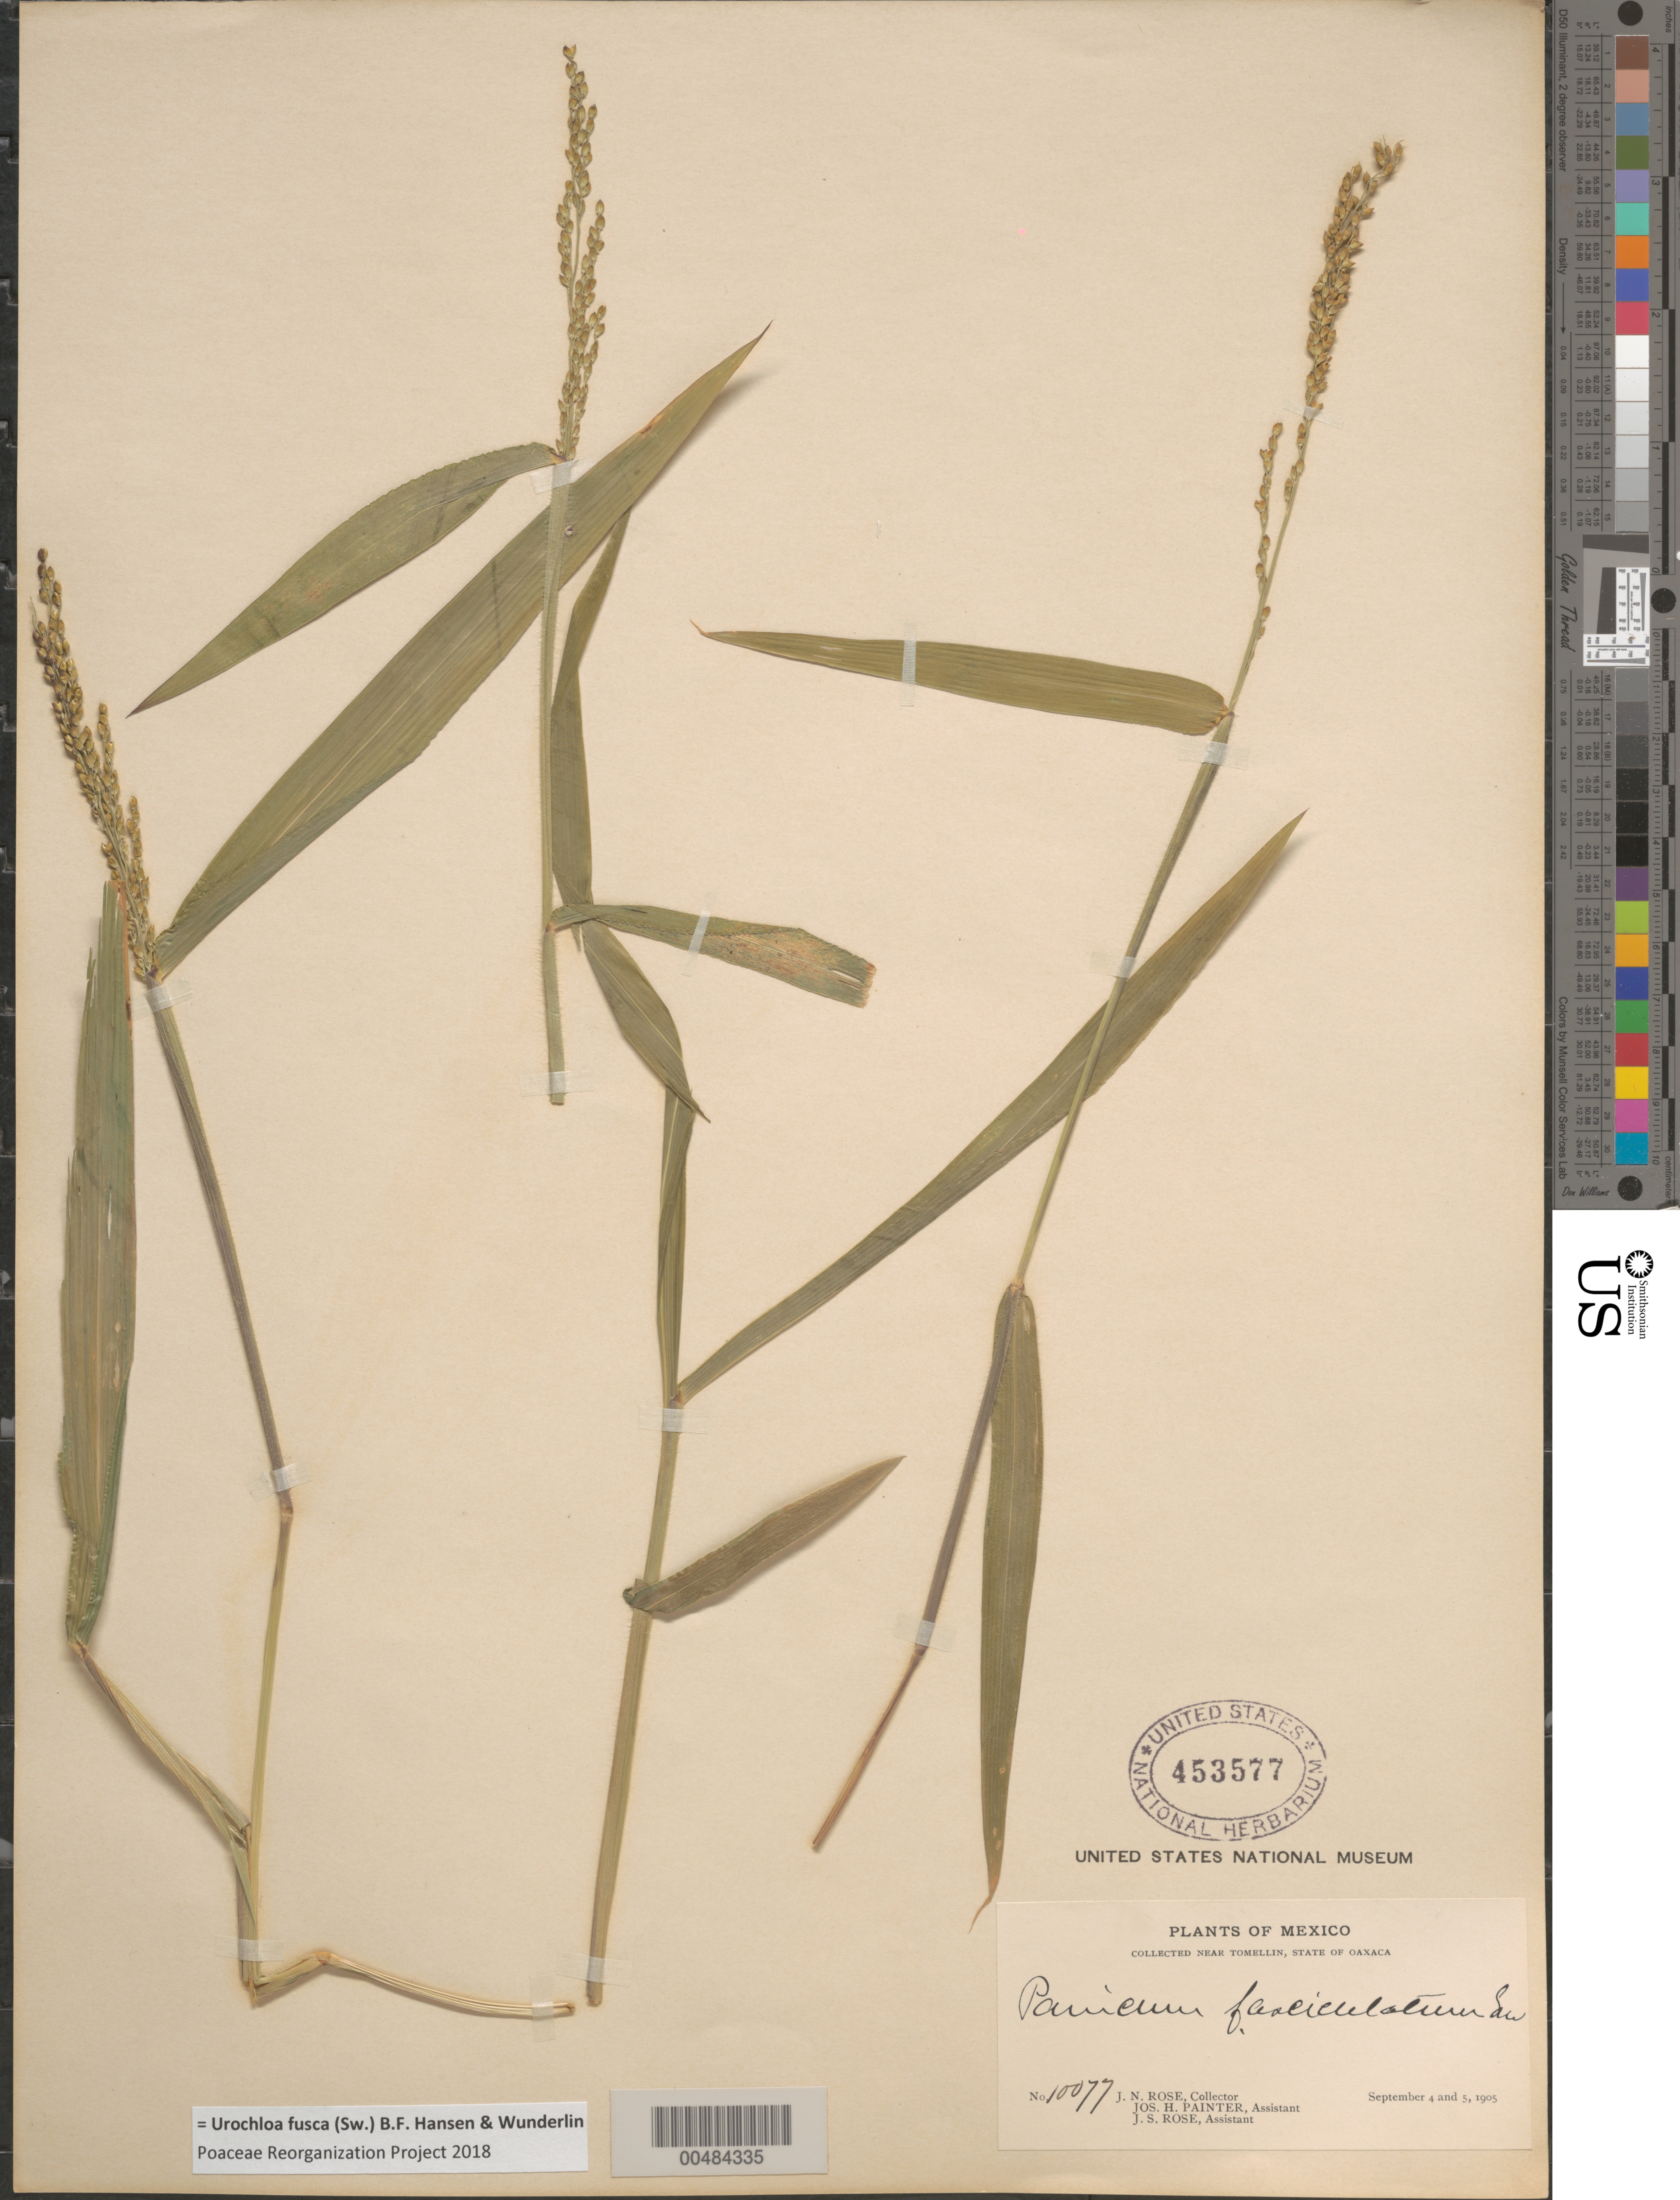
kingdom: Plantae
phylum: Tracheophyta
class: Liliopsida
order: Poales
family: Poaceae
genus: Brachiaria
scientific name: Brachiaria fasciculata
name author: (Sw.) Parodi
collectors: J. N. Rose, J. H. Painter & J. S. Rose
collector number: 10077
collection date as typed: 4 Sep 1905 to 5 Sep 1905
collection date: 1905-09-04/1905-09-05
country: Mexico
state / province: Oaxaca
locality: Near Tomellin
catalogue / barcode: US 453577